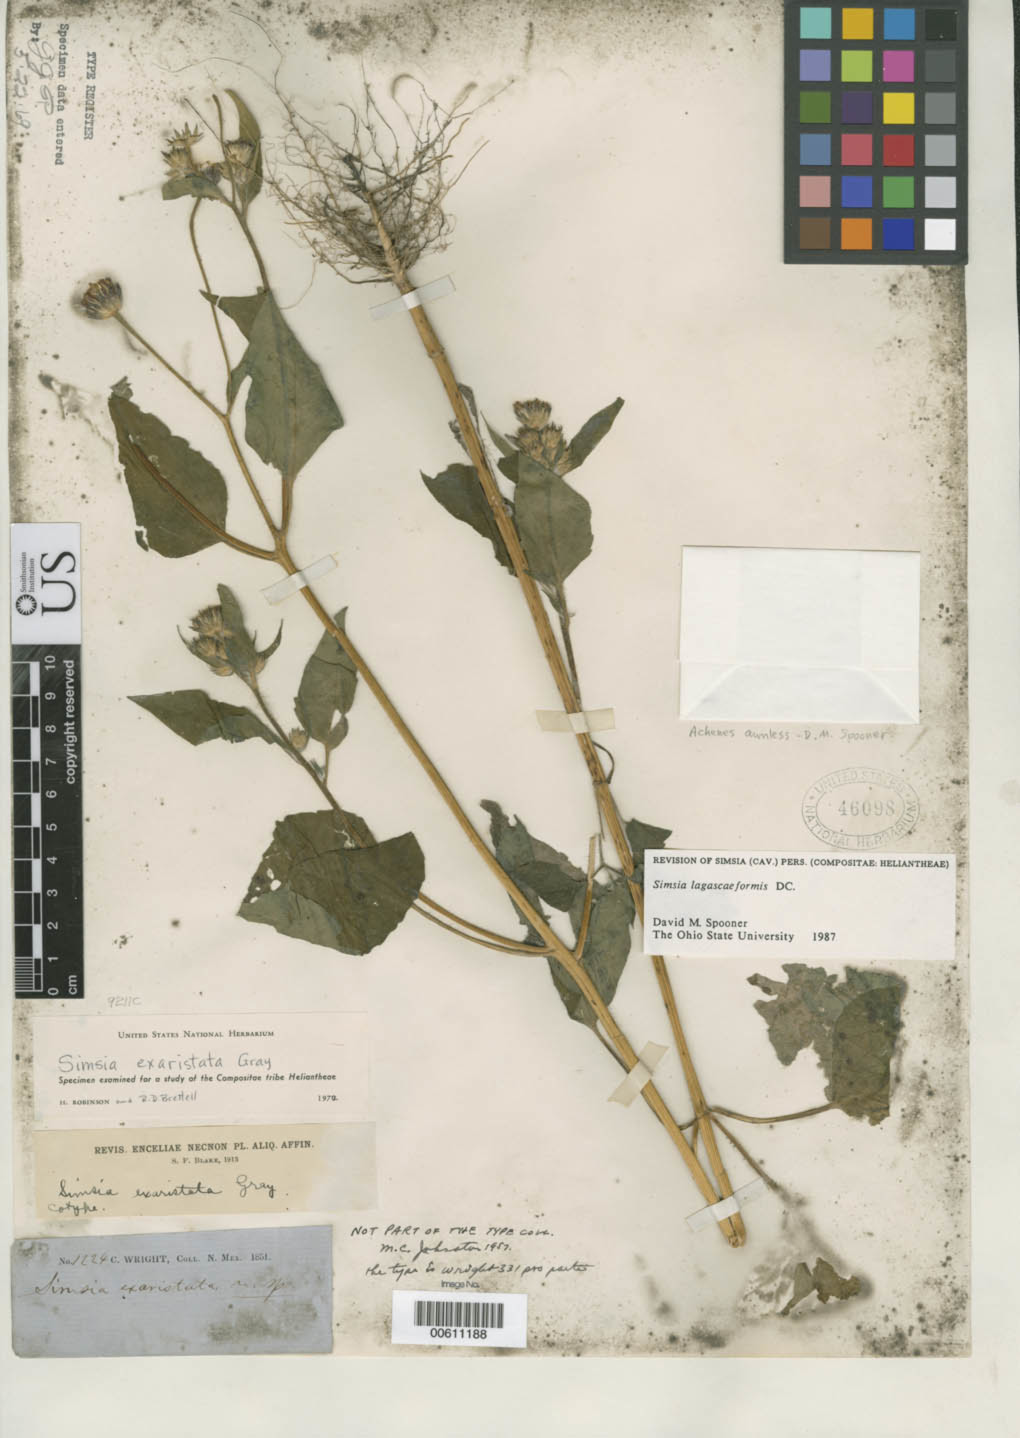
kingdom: Plantae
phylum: Tracheophyta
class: Magnoliopsida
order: Asterales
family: Asteraceae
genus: Simsia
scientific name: Simsia exaristata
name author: A. Gray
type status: Isolectotype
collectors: C. Wright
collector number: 1224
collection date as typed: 1851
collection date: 1851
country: United States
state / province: New Mexico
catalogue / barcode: US 46098